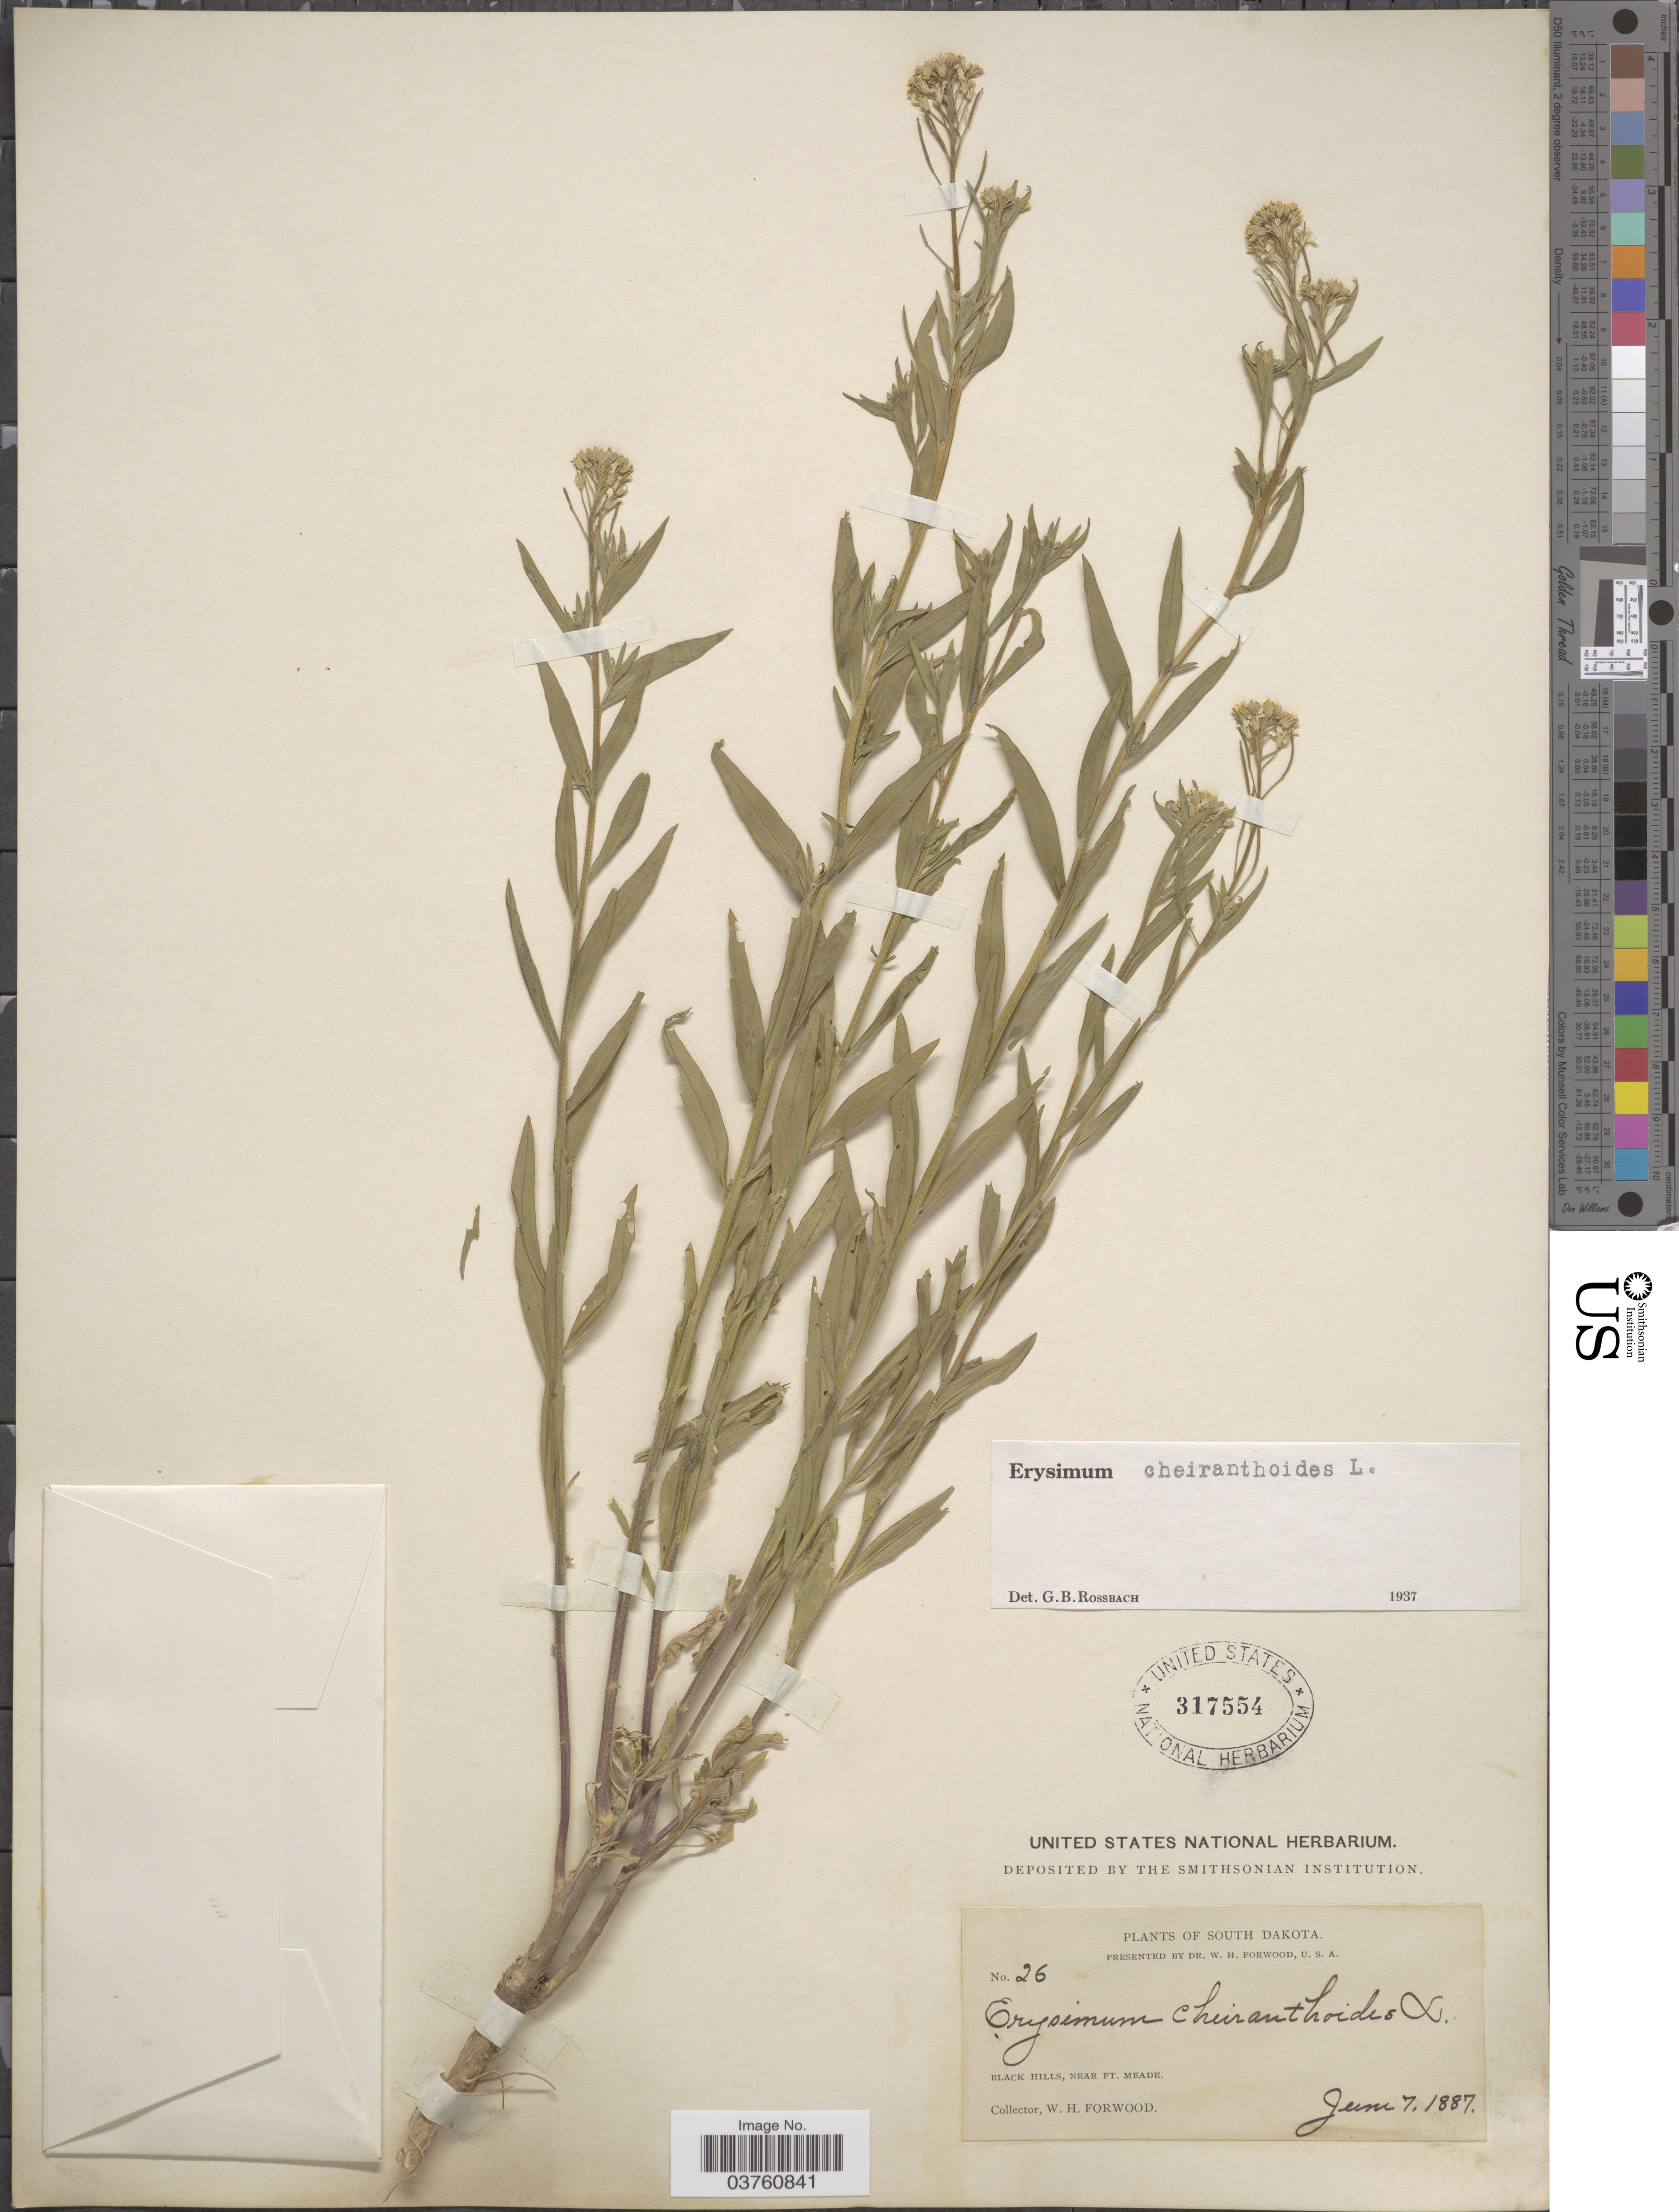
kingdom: Plantae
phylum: Tracheophyta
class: Magnoliopsida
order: Brassicales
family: Brassicaceae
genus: Erysimum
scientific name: Erysimum cheiranthoides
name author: L.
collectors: W. Forwood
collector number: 26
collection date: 1887-06-07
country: United States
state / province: South Dakota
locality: Black Hills, near Ft. Meade.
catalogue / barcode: US 317554